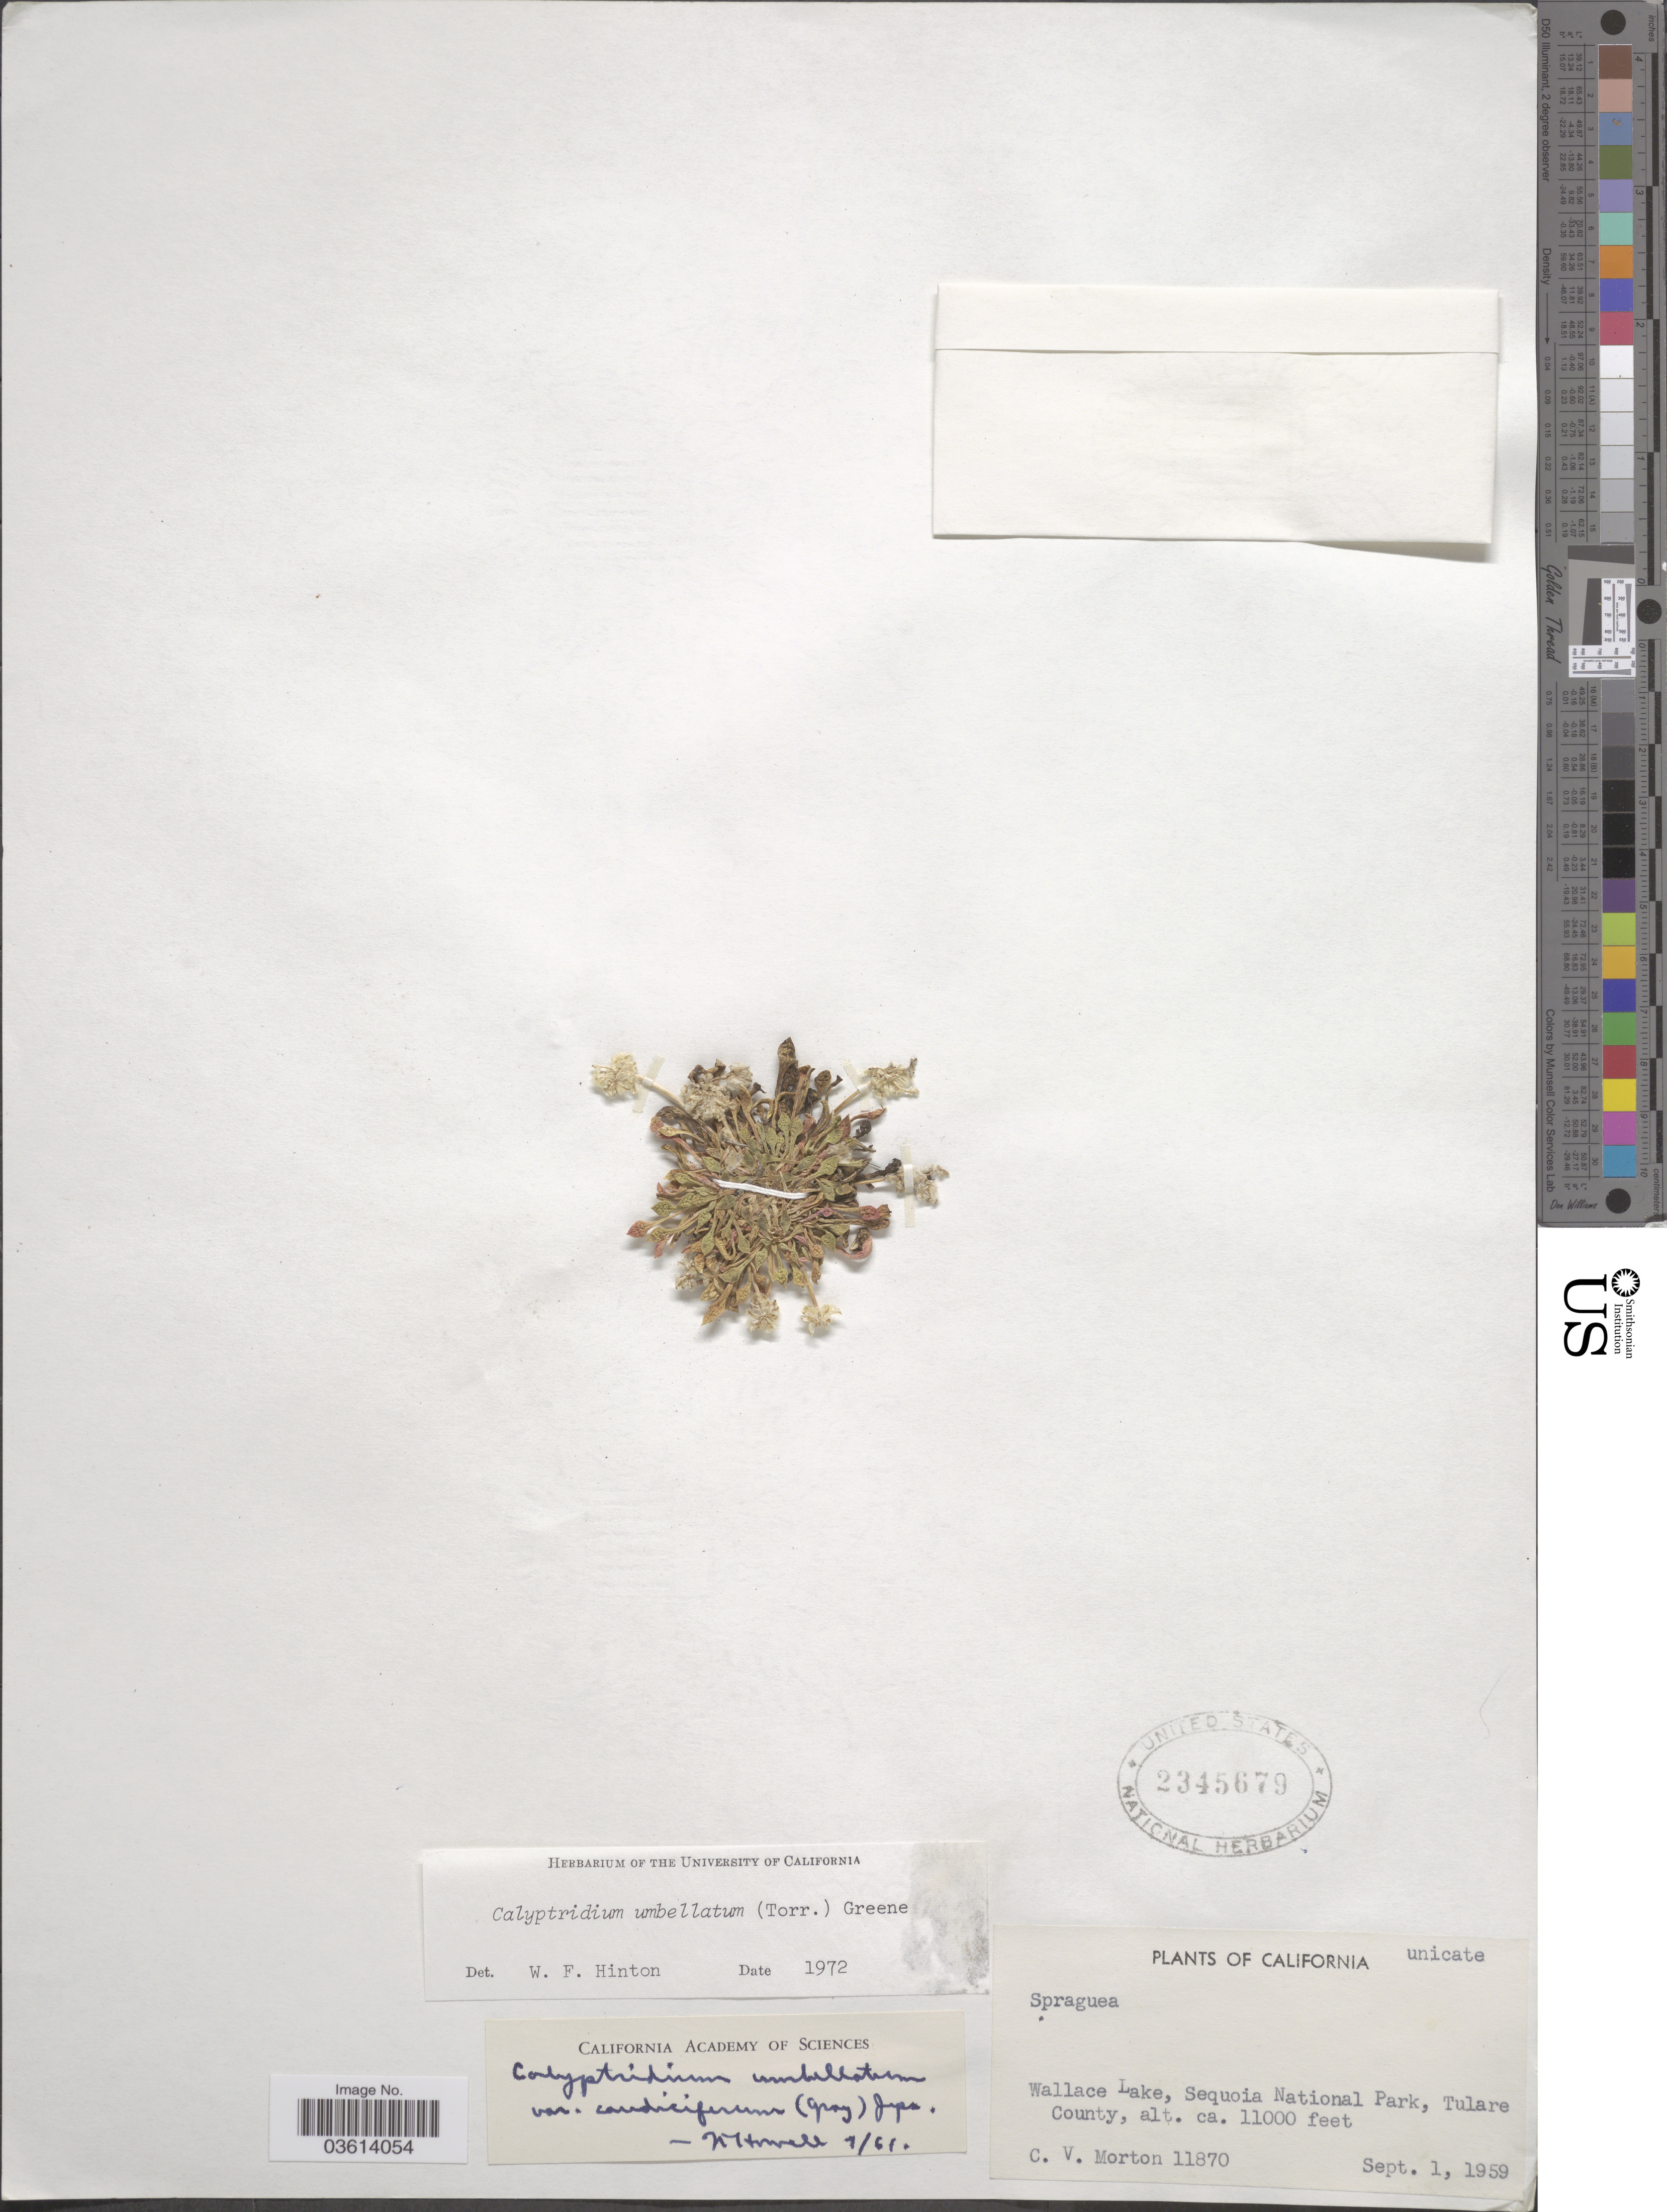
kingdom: Plantae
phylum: Tracheophyta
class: Magnoliopsida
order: Caryophyllales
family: Montiaceae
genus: Calyptridium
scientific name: Calyptridium umbellatum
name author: (Torr.) Greene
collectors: C. V. Morton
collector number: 11870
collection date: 1959-09-01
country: United States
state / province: California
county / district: Tulare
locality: Wallace Lake, Sequoia National Park, Tulare County.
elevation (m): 3353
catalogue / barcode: US 2345679